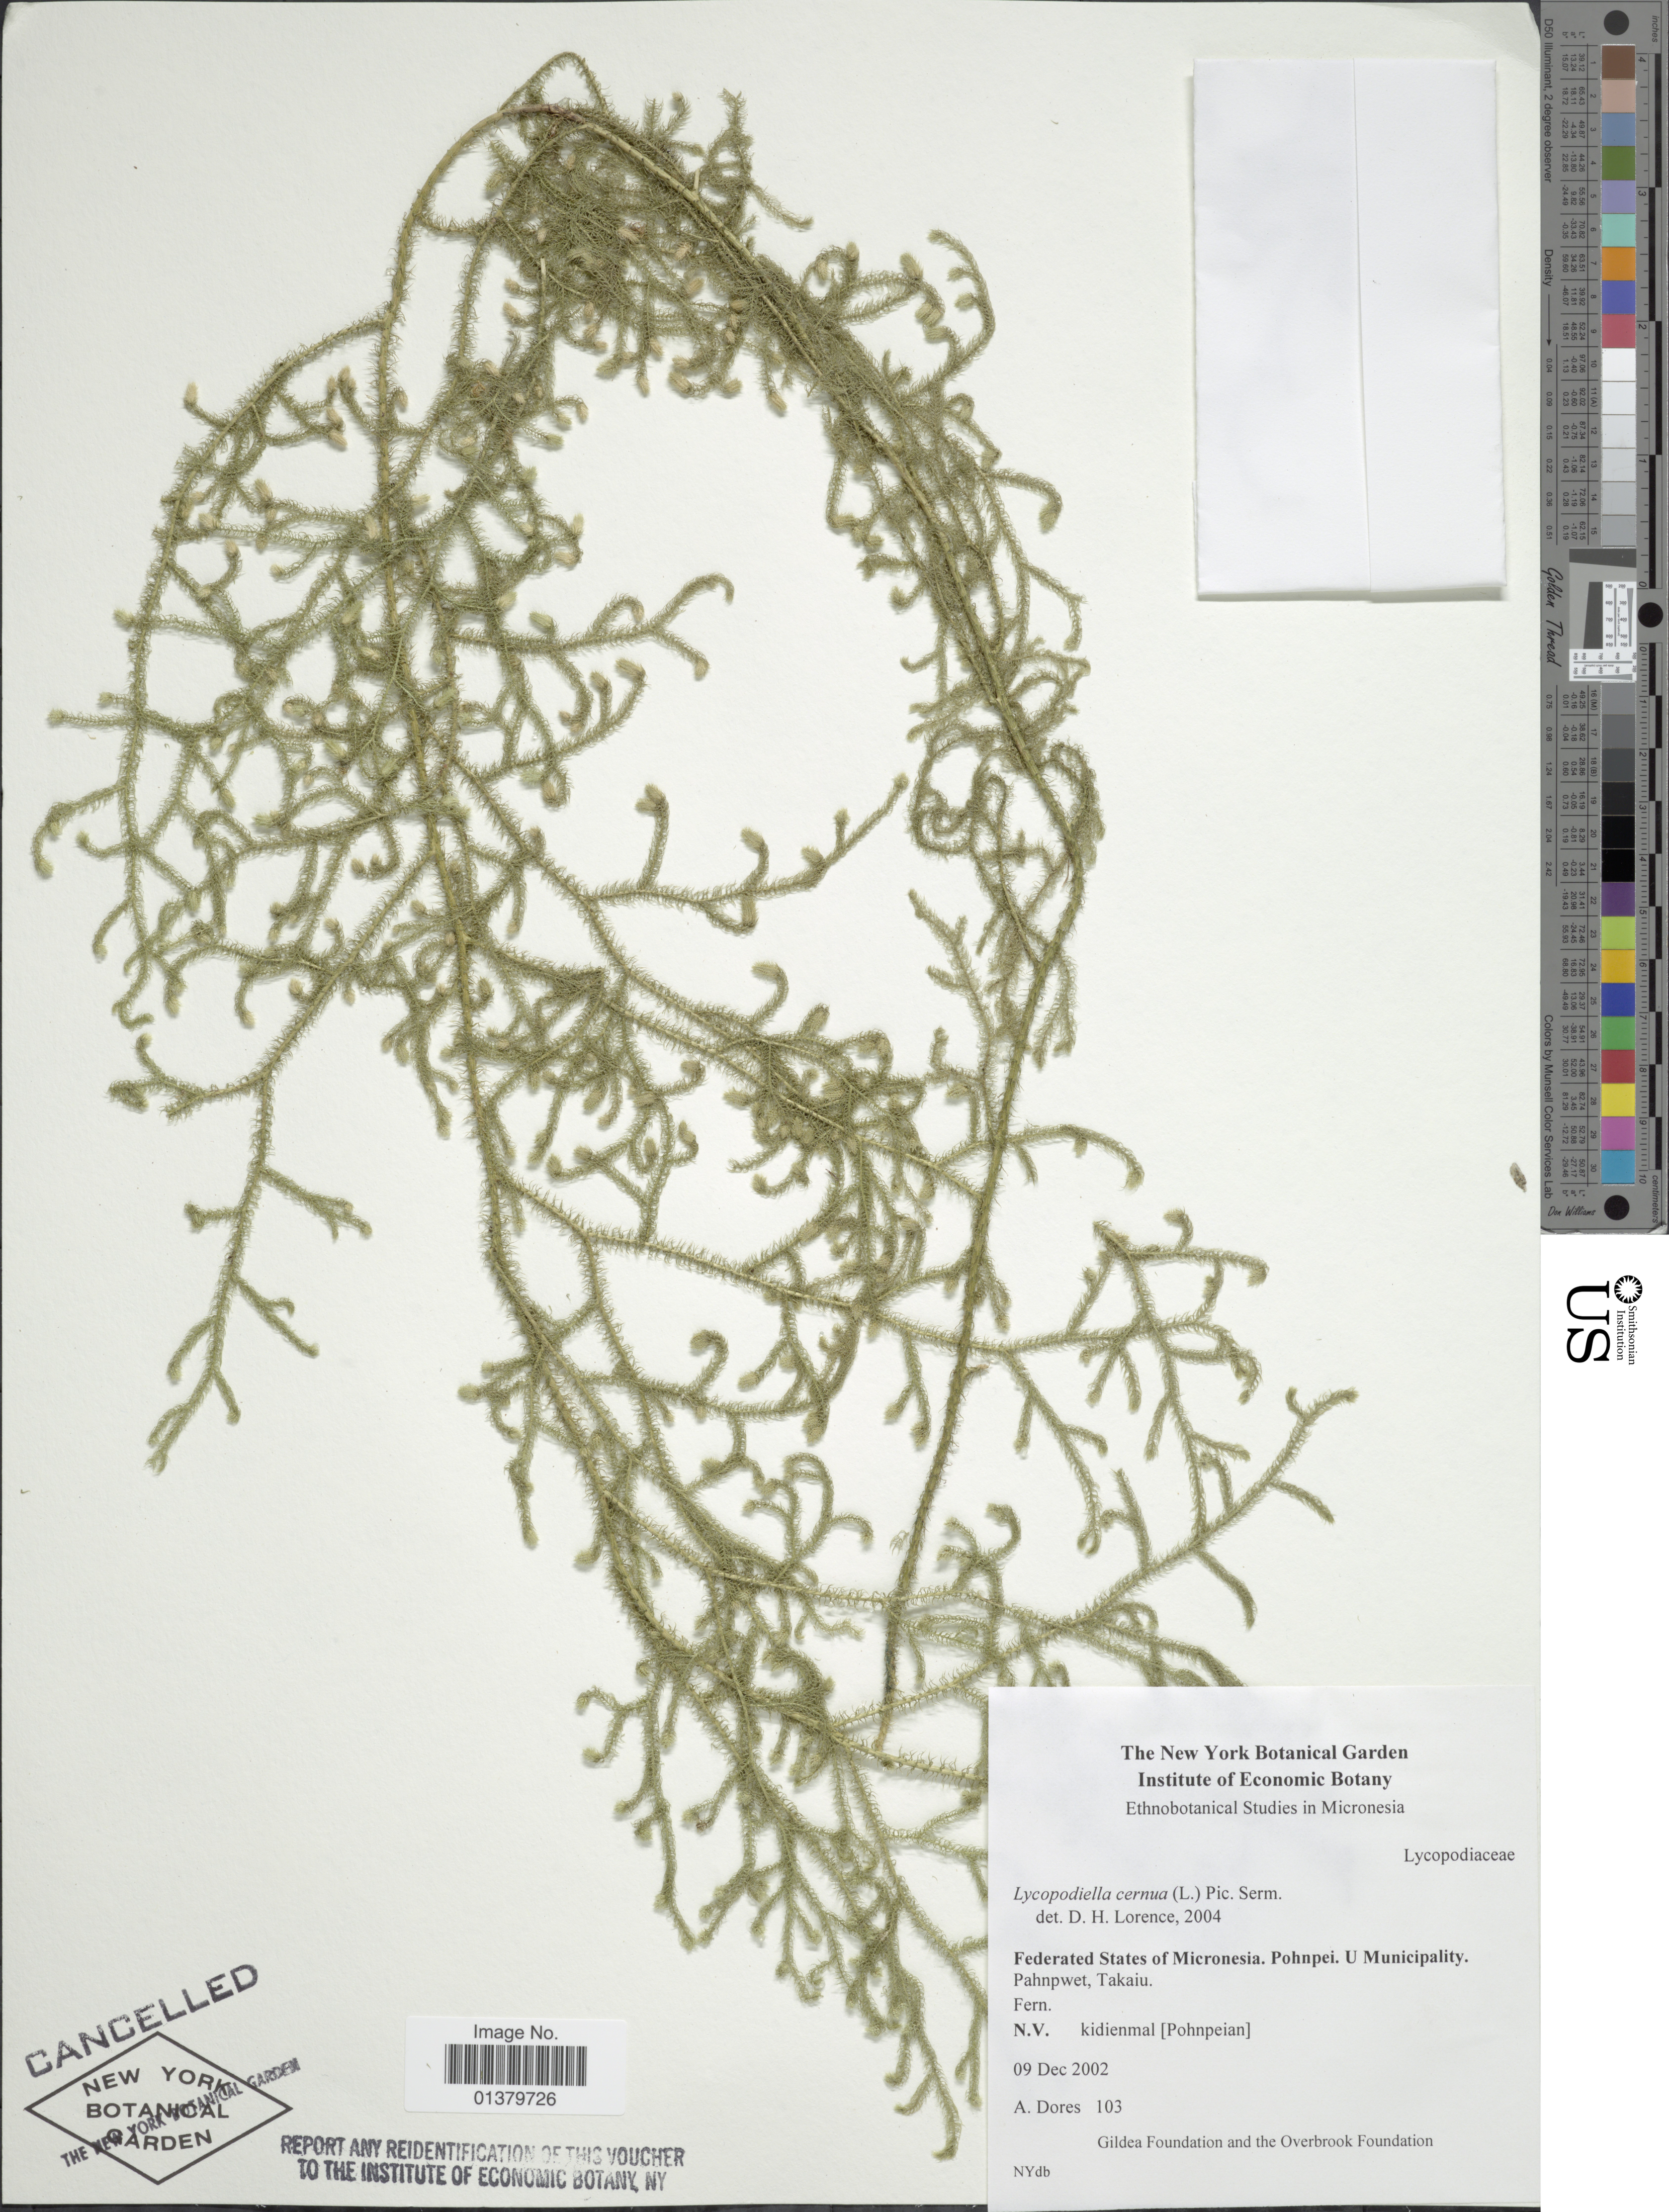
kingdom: Plantae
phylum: Tracheophyta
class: Lycopodiopsida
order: Lycopodiales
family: Lycopodiaceae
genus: Palhinhaea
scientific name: Palhinhaea cernua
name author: (L.) Vasc. & Franco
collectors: A. Dores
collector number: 103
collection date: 2002-12-09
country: Micronesia, Federated States of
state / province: Pohnpei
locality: Federated States of Micronesia, U Municipality, Pahnwet, Takaiu